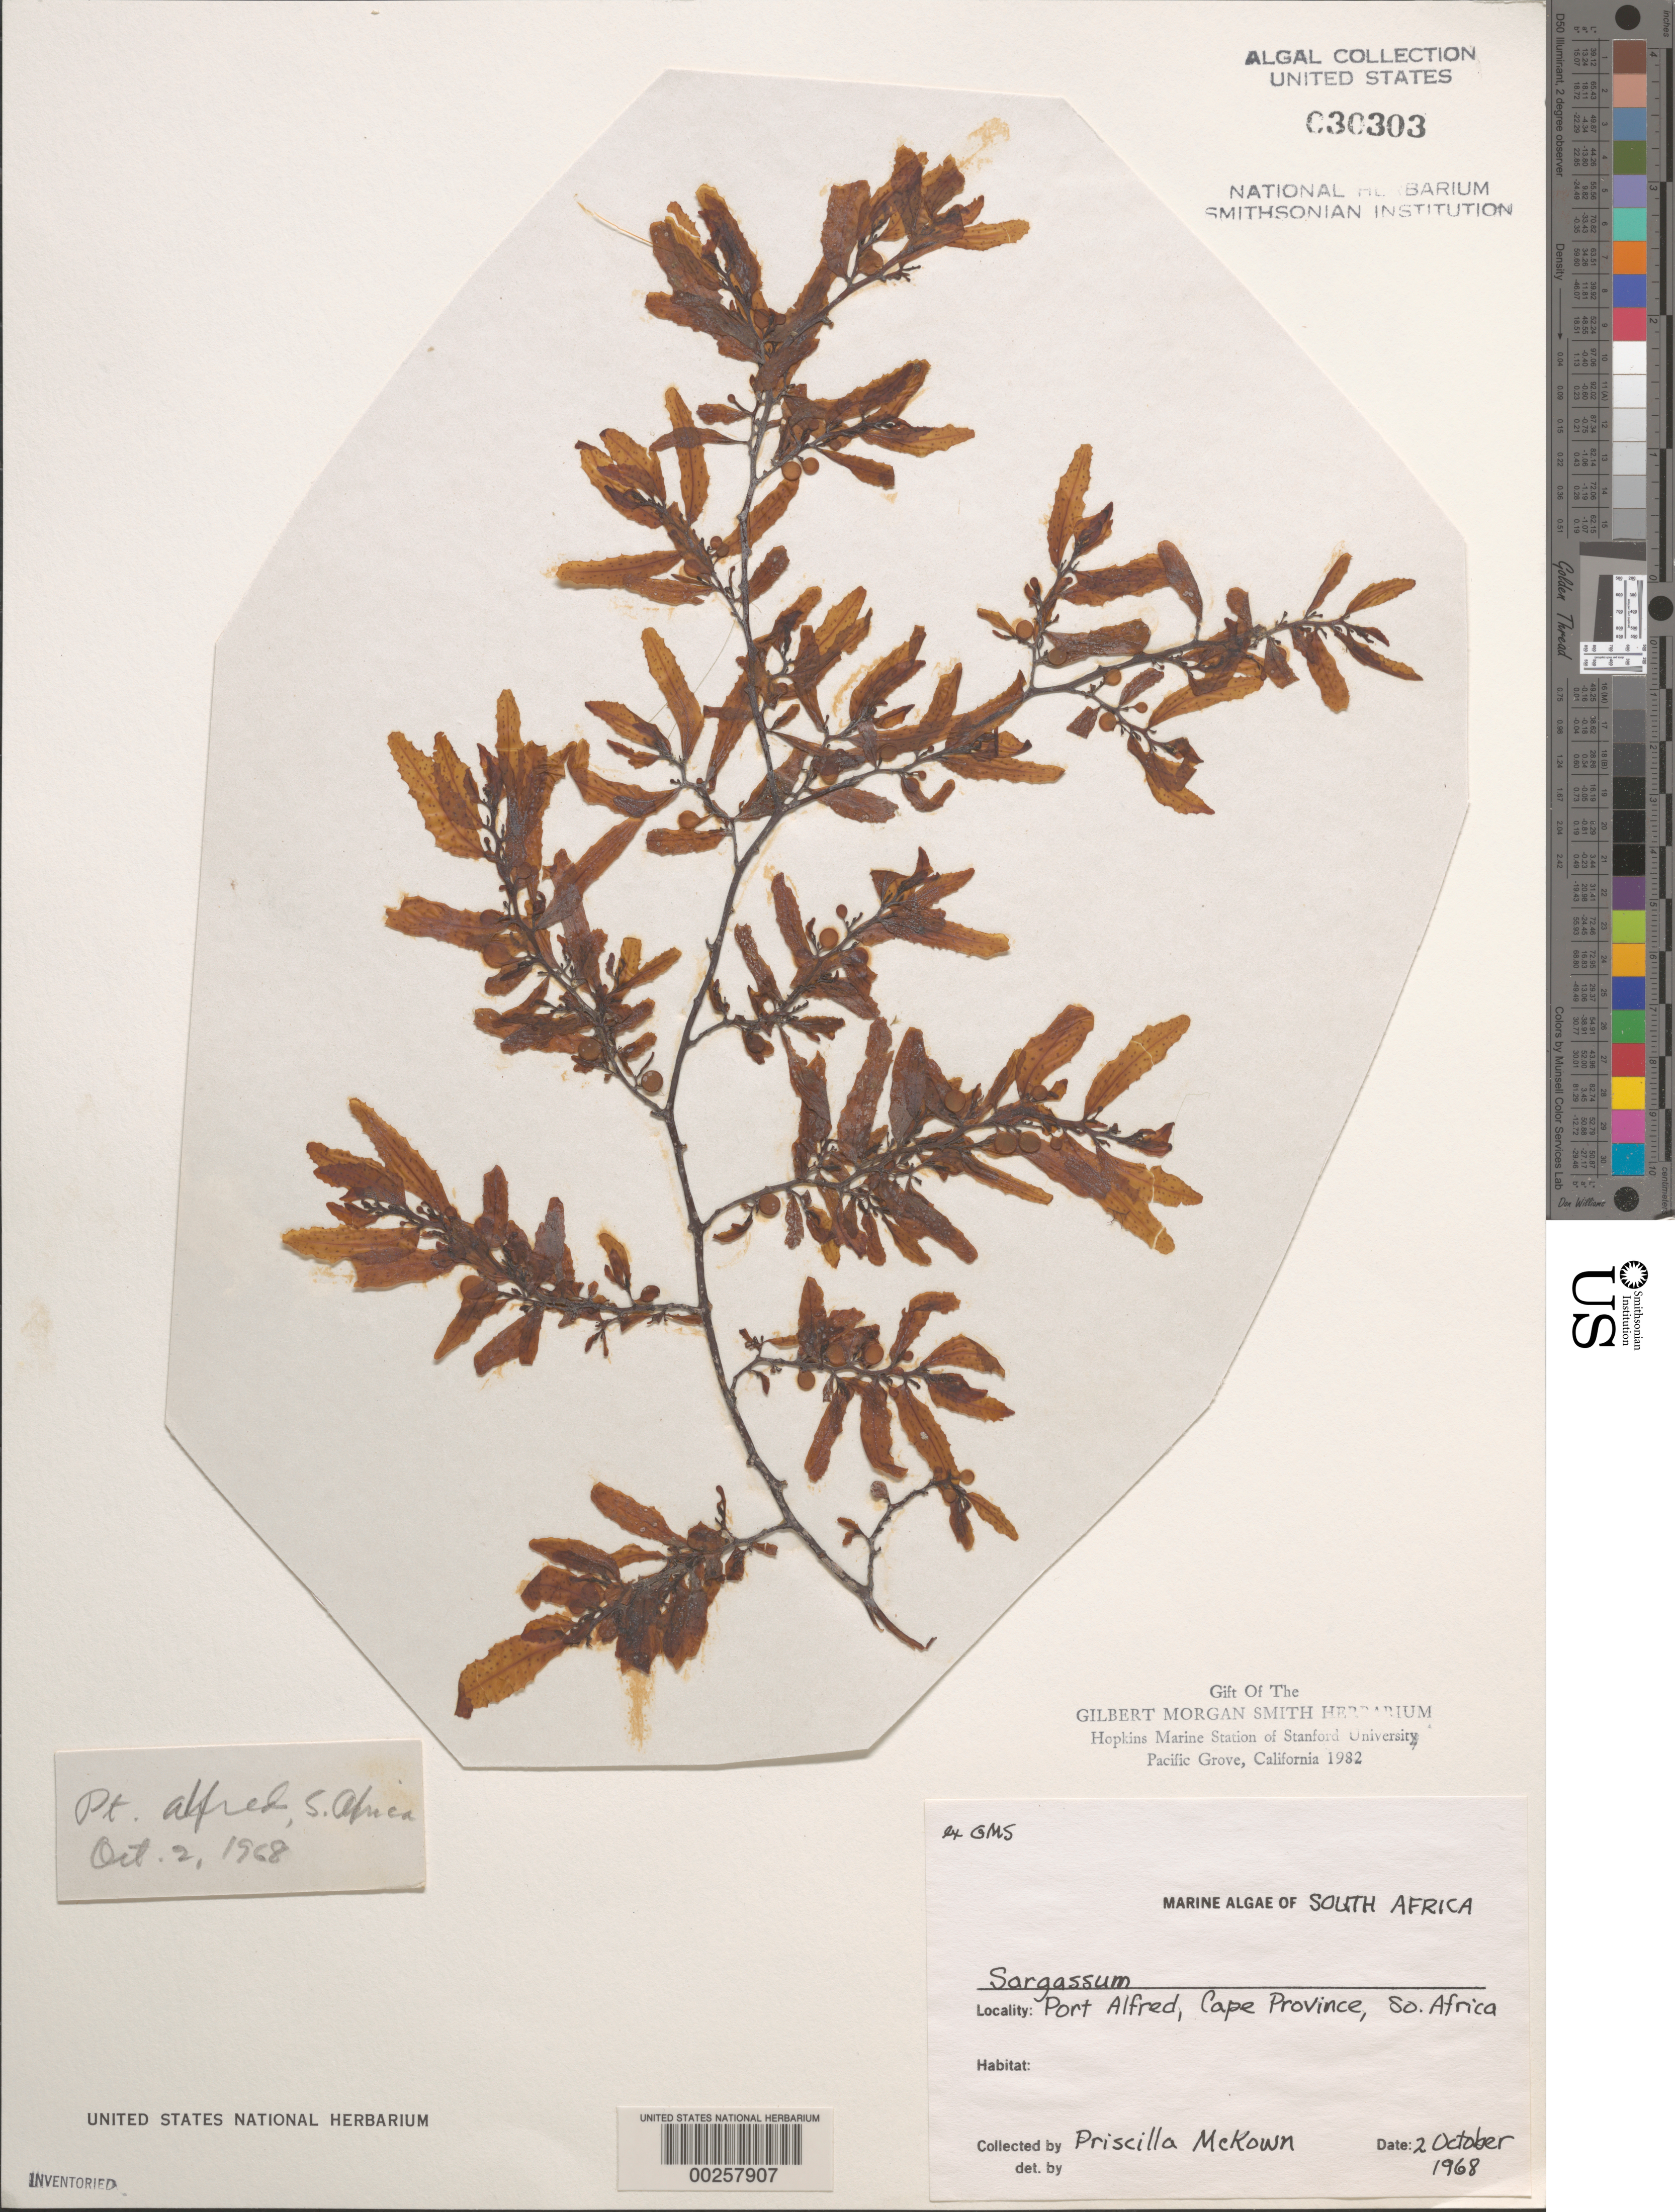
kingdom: Chromista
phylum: Ochrophyta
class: Phaeophyceae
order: Fucales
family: Sargassaceae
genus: Sargassum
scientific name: Sargassum sp.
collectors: P. McKown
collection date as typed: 02 Oct 1968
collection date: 1968-10-02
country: South Africa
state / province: Eastern Cape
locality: Port alfred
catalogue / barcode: US 30303